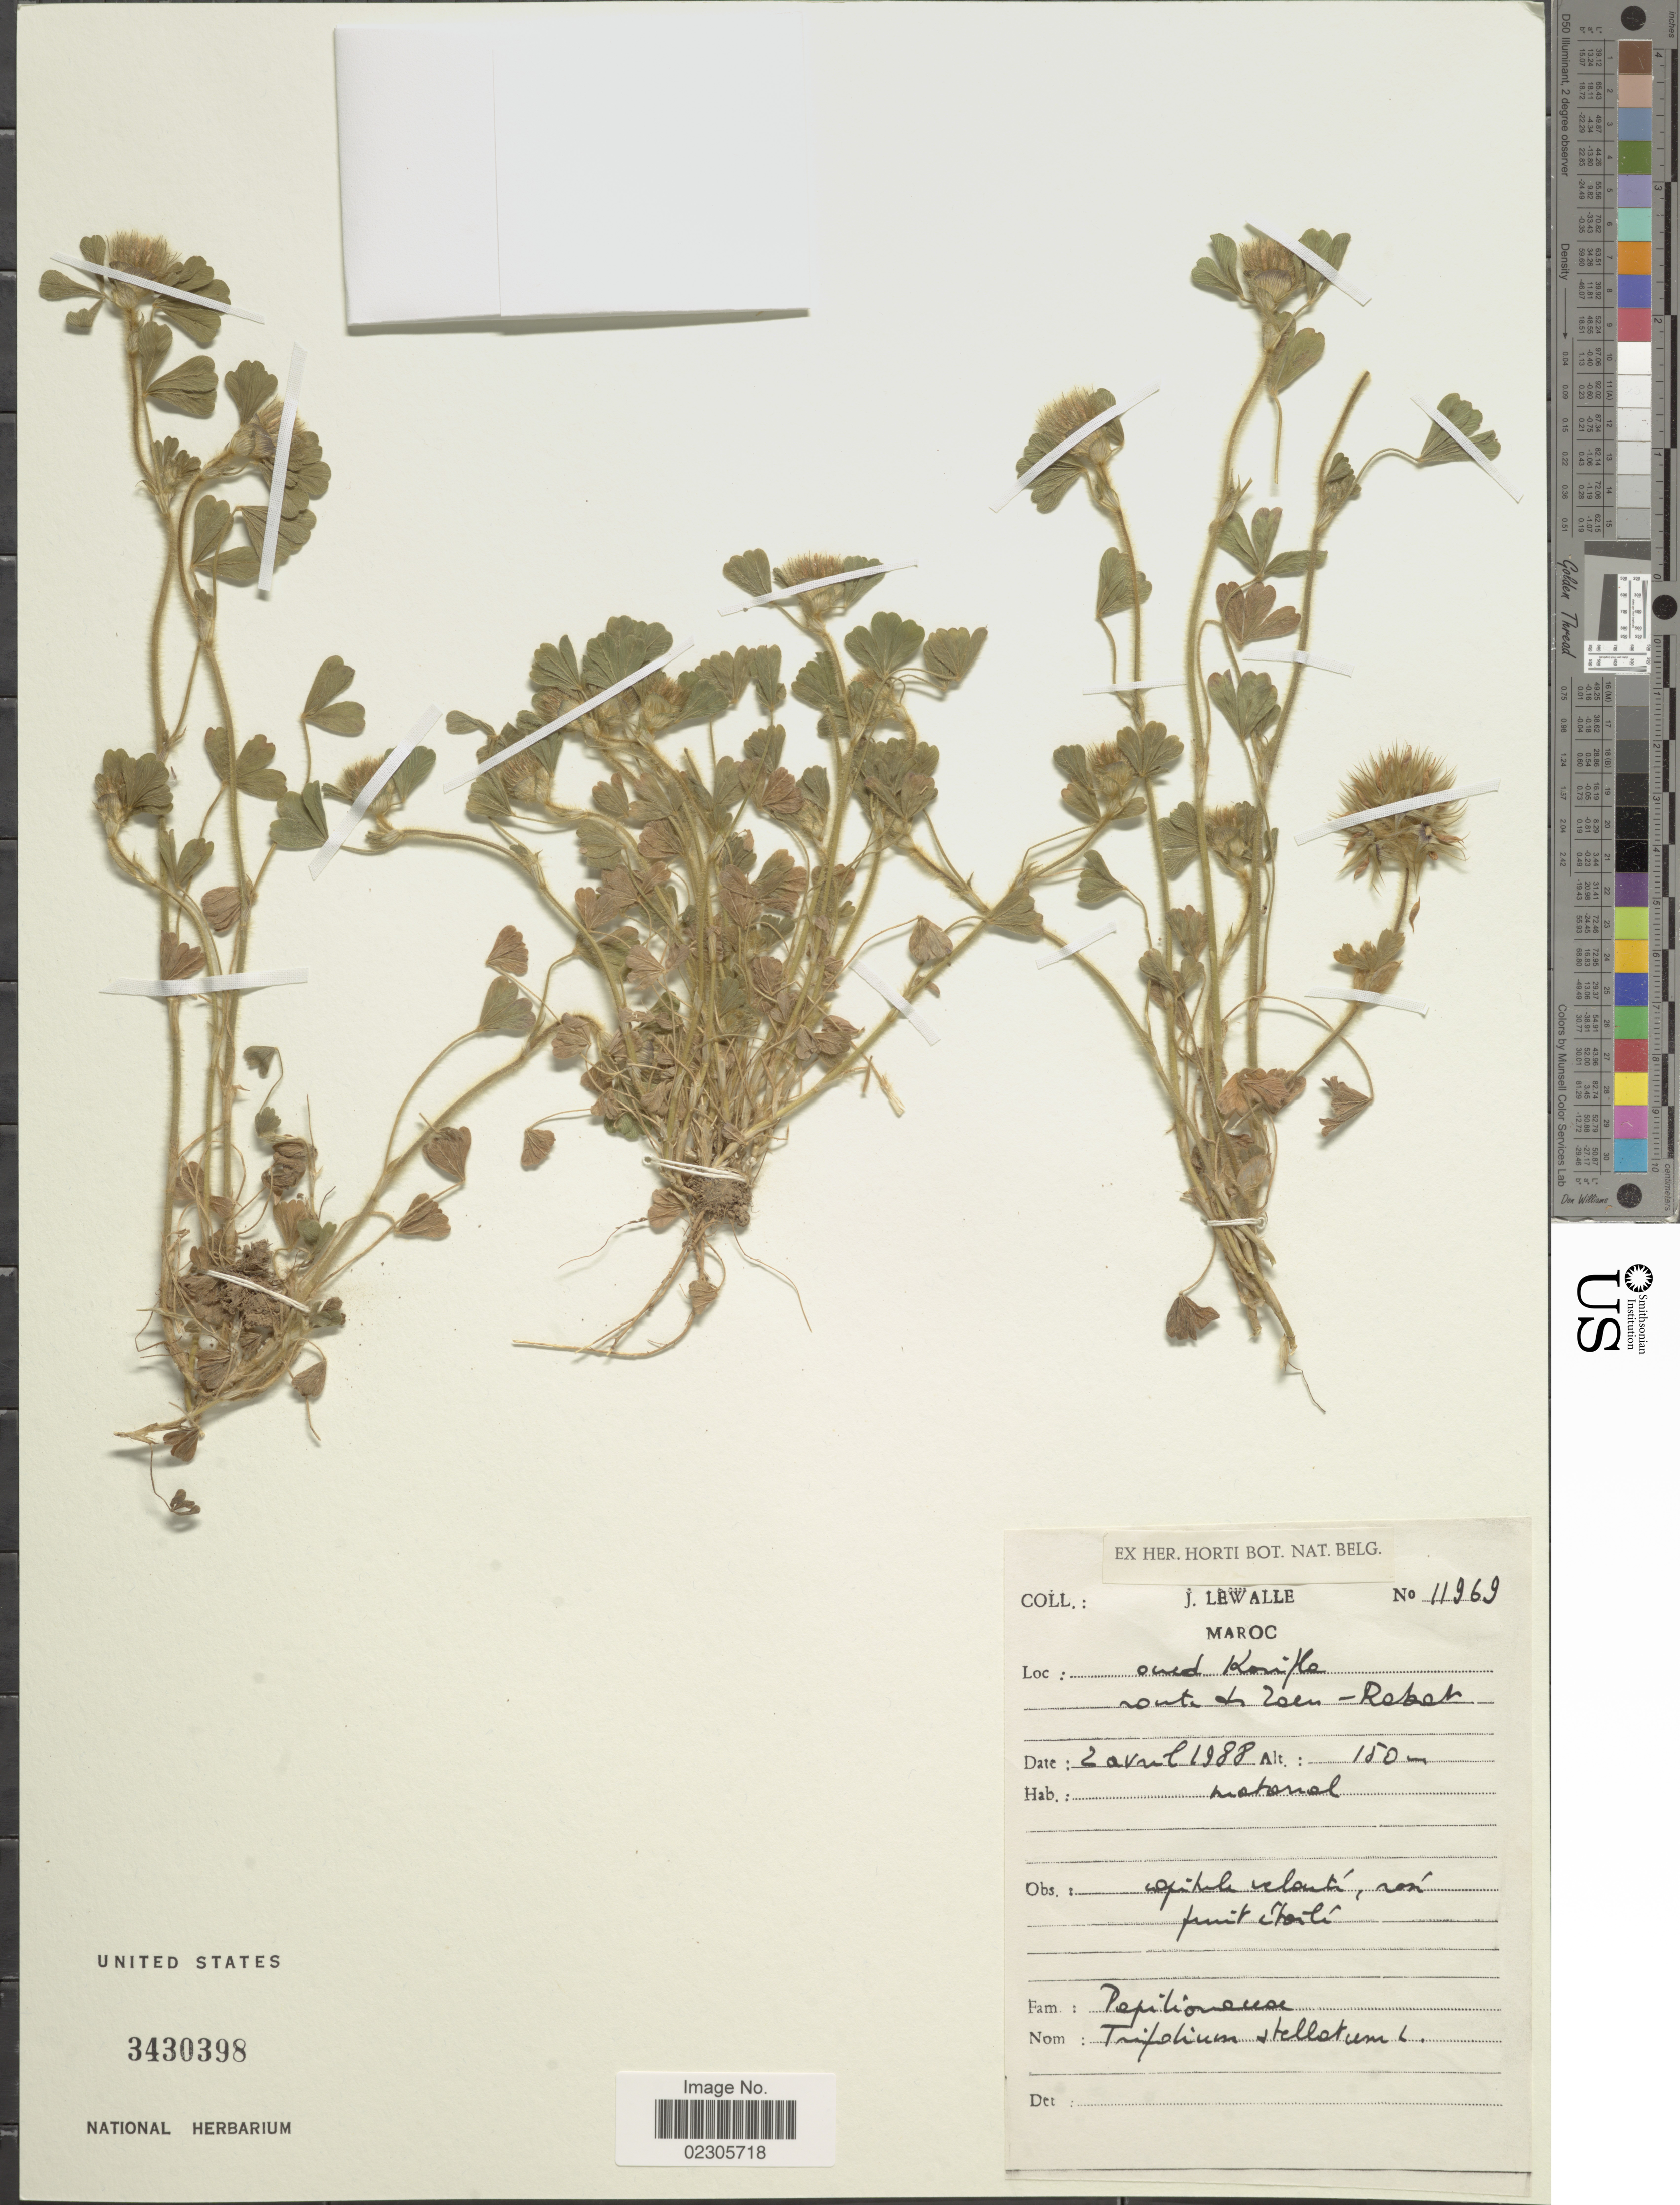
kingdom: Plantae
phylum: Tracheophyta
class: Magnoliopsida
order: Fabales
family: Fabaceae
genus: Trifolium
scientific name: Trifolium stellatum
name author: L.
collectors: J. Lewalle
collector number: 11969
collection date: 1988-04-02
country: Morocco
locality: Oued Korifla, route de Zaer - Rabat.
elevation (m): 150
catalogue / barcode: US 3430398